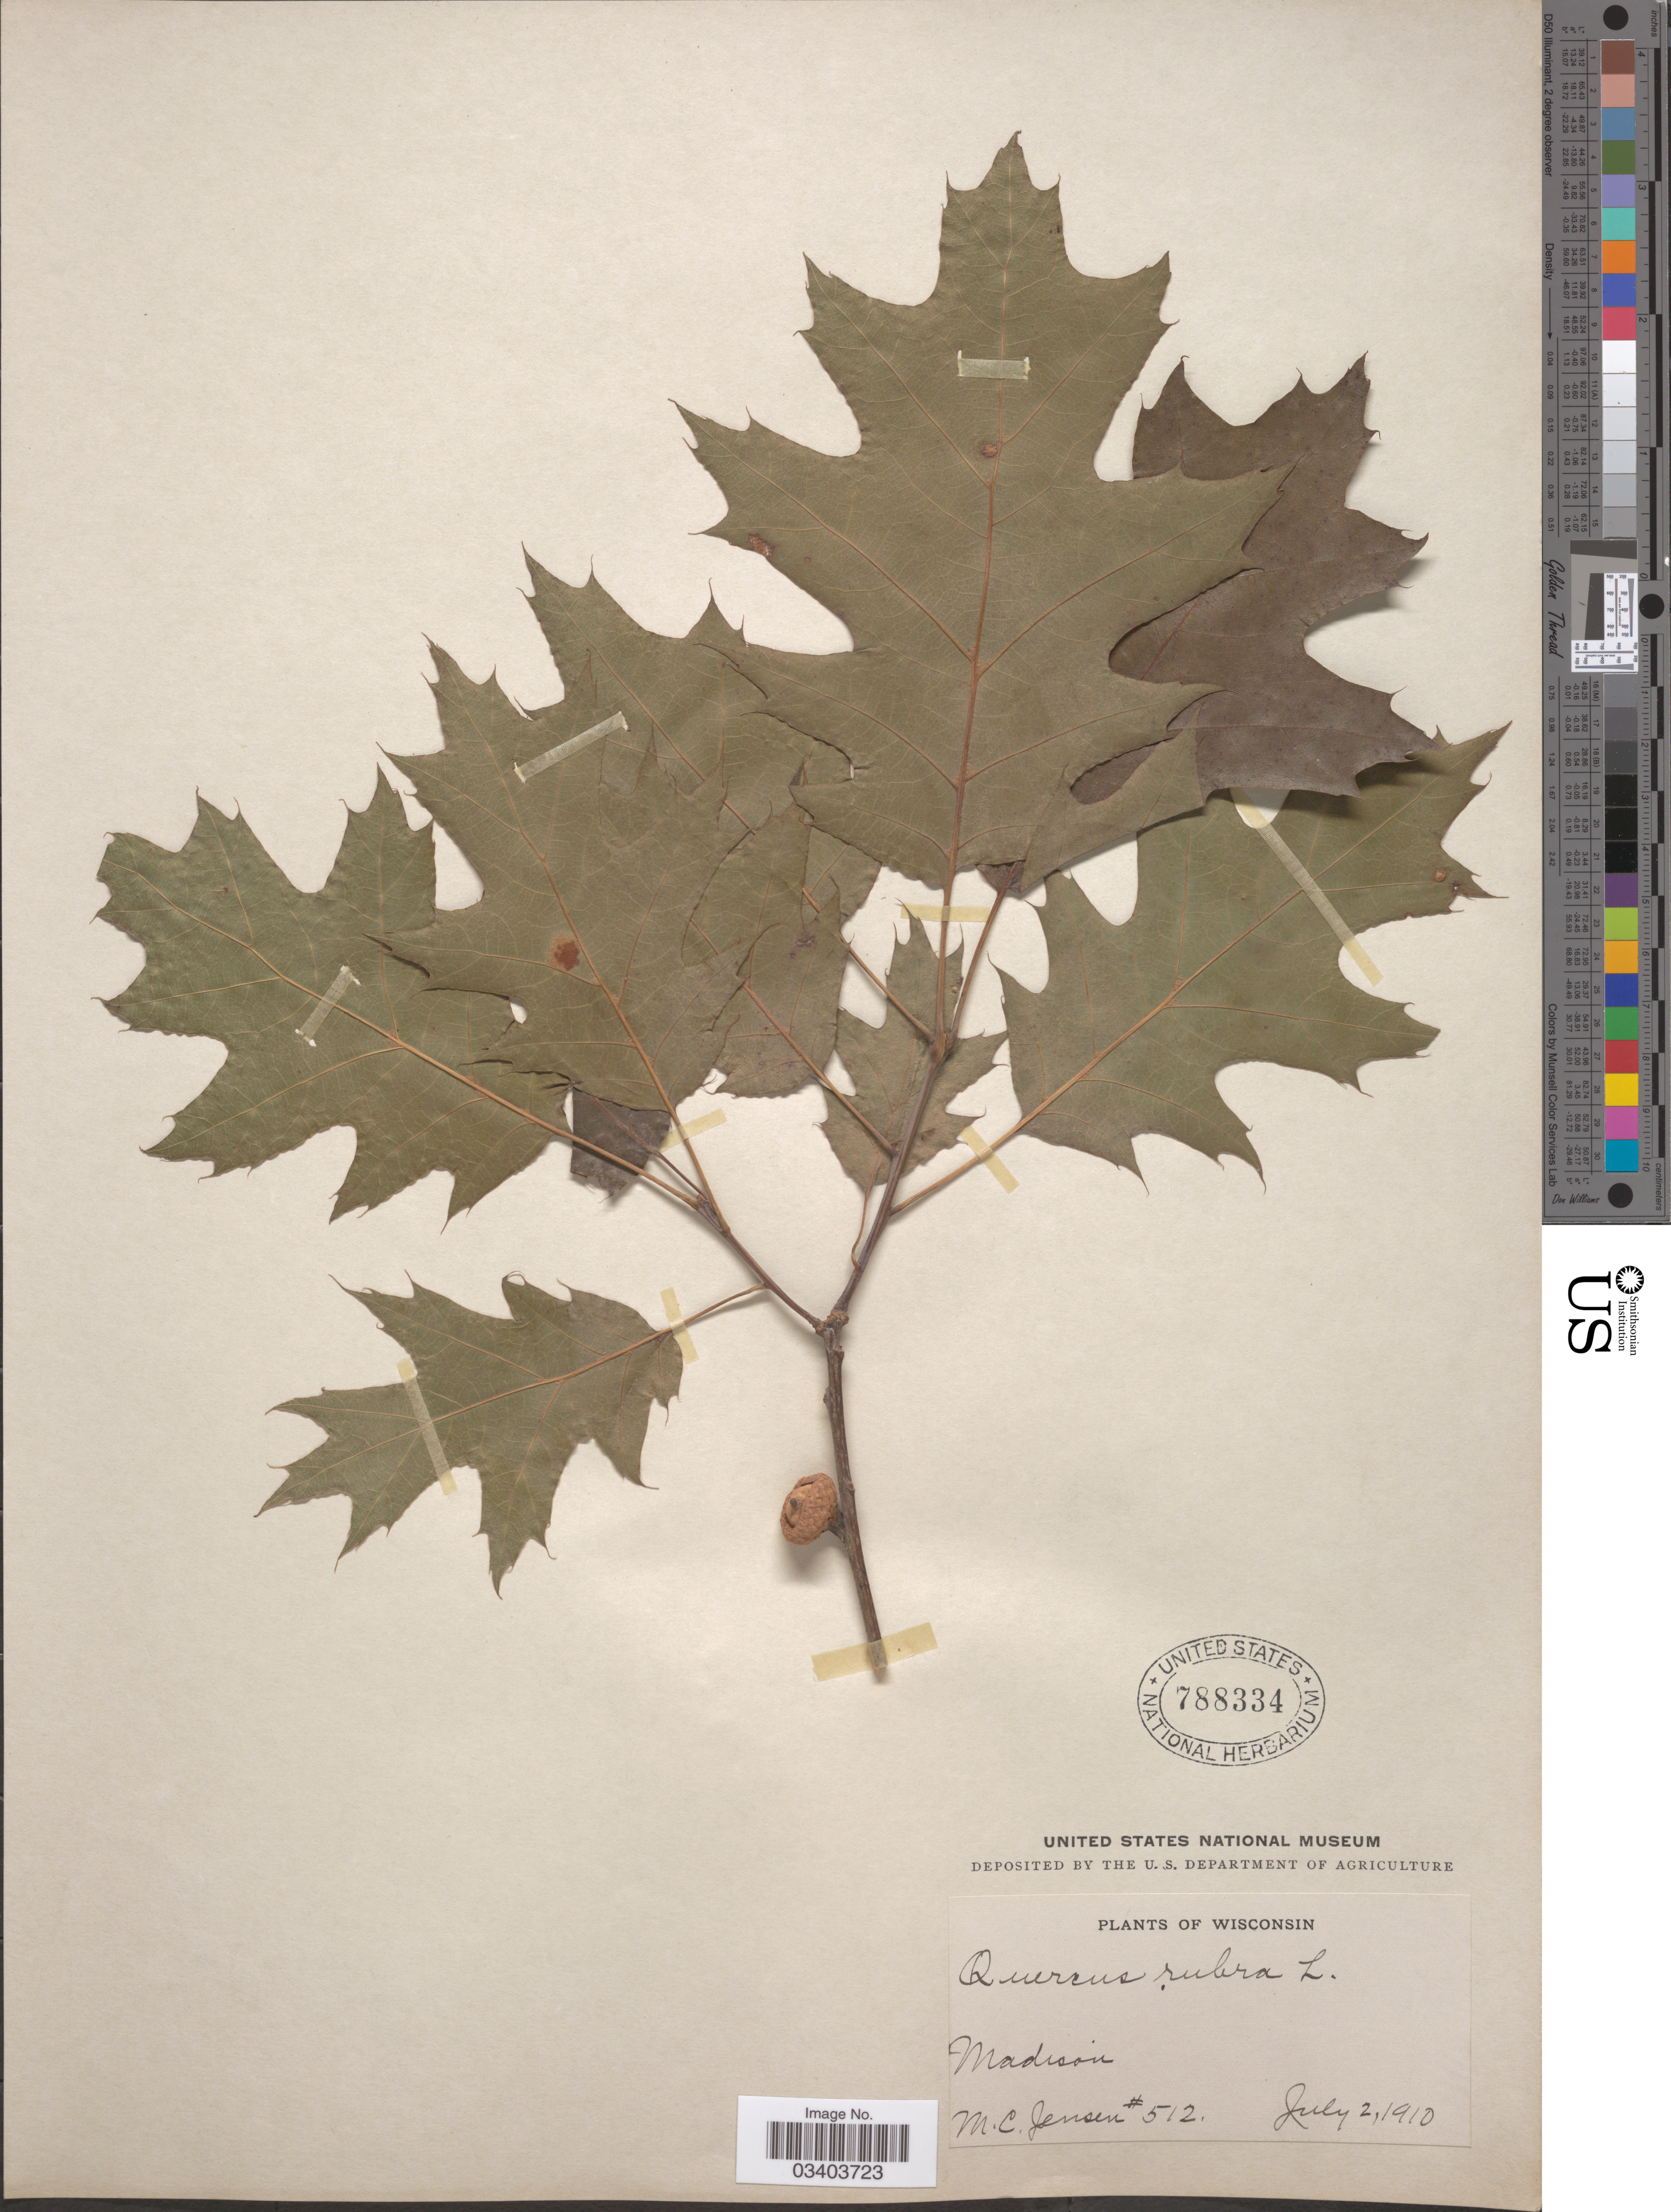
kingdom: Plantae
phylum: Tracheophyta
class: Magnoliopsida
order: Fagales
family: Fagaceae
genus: Quercus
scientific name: Quercus borealis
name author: F. Michx.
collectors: M. C. Jensen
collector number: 512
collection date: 1910-07-02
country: United States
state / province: Wisconsin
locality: Madison.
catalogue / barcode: US 788334